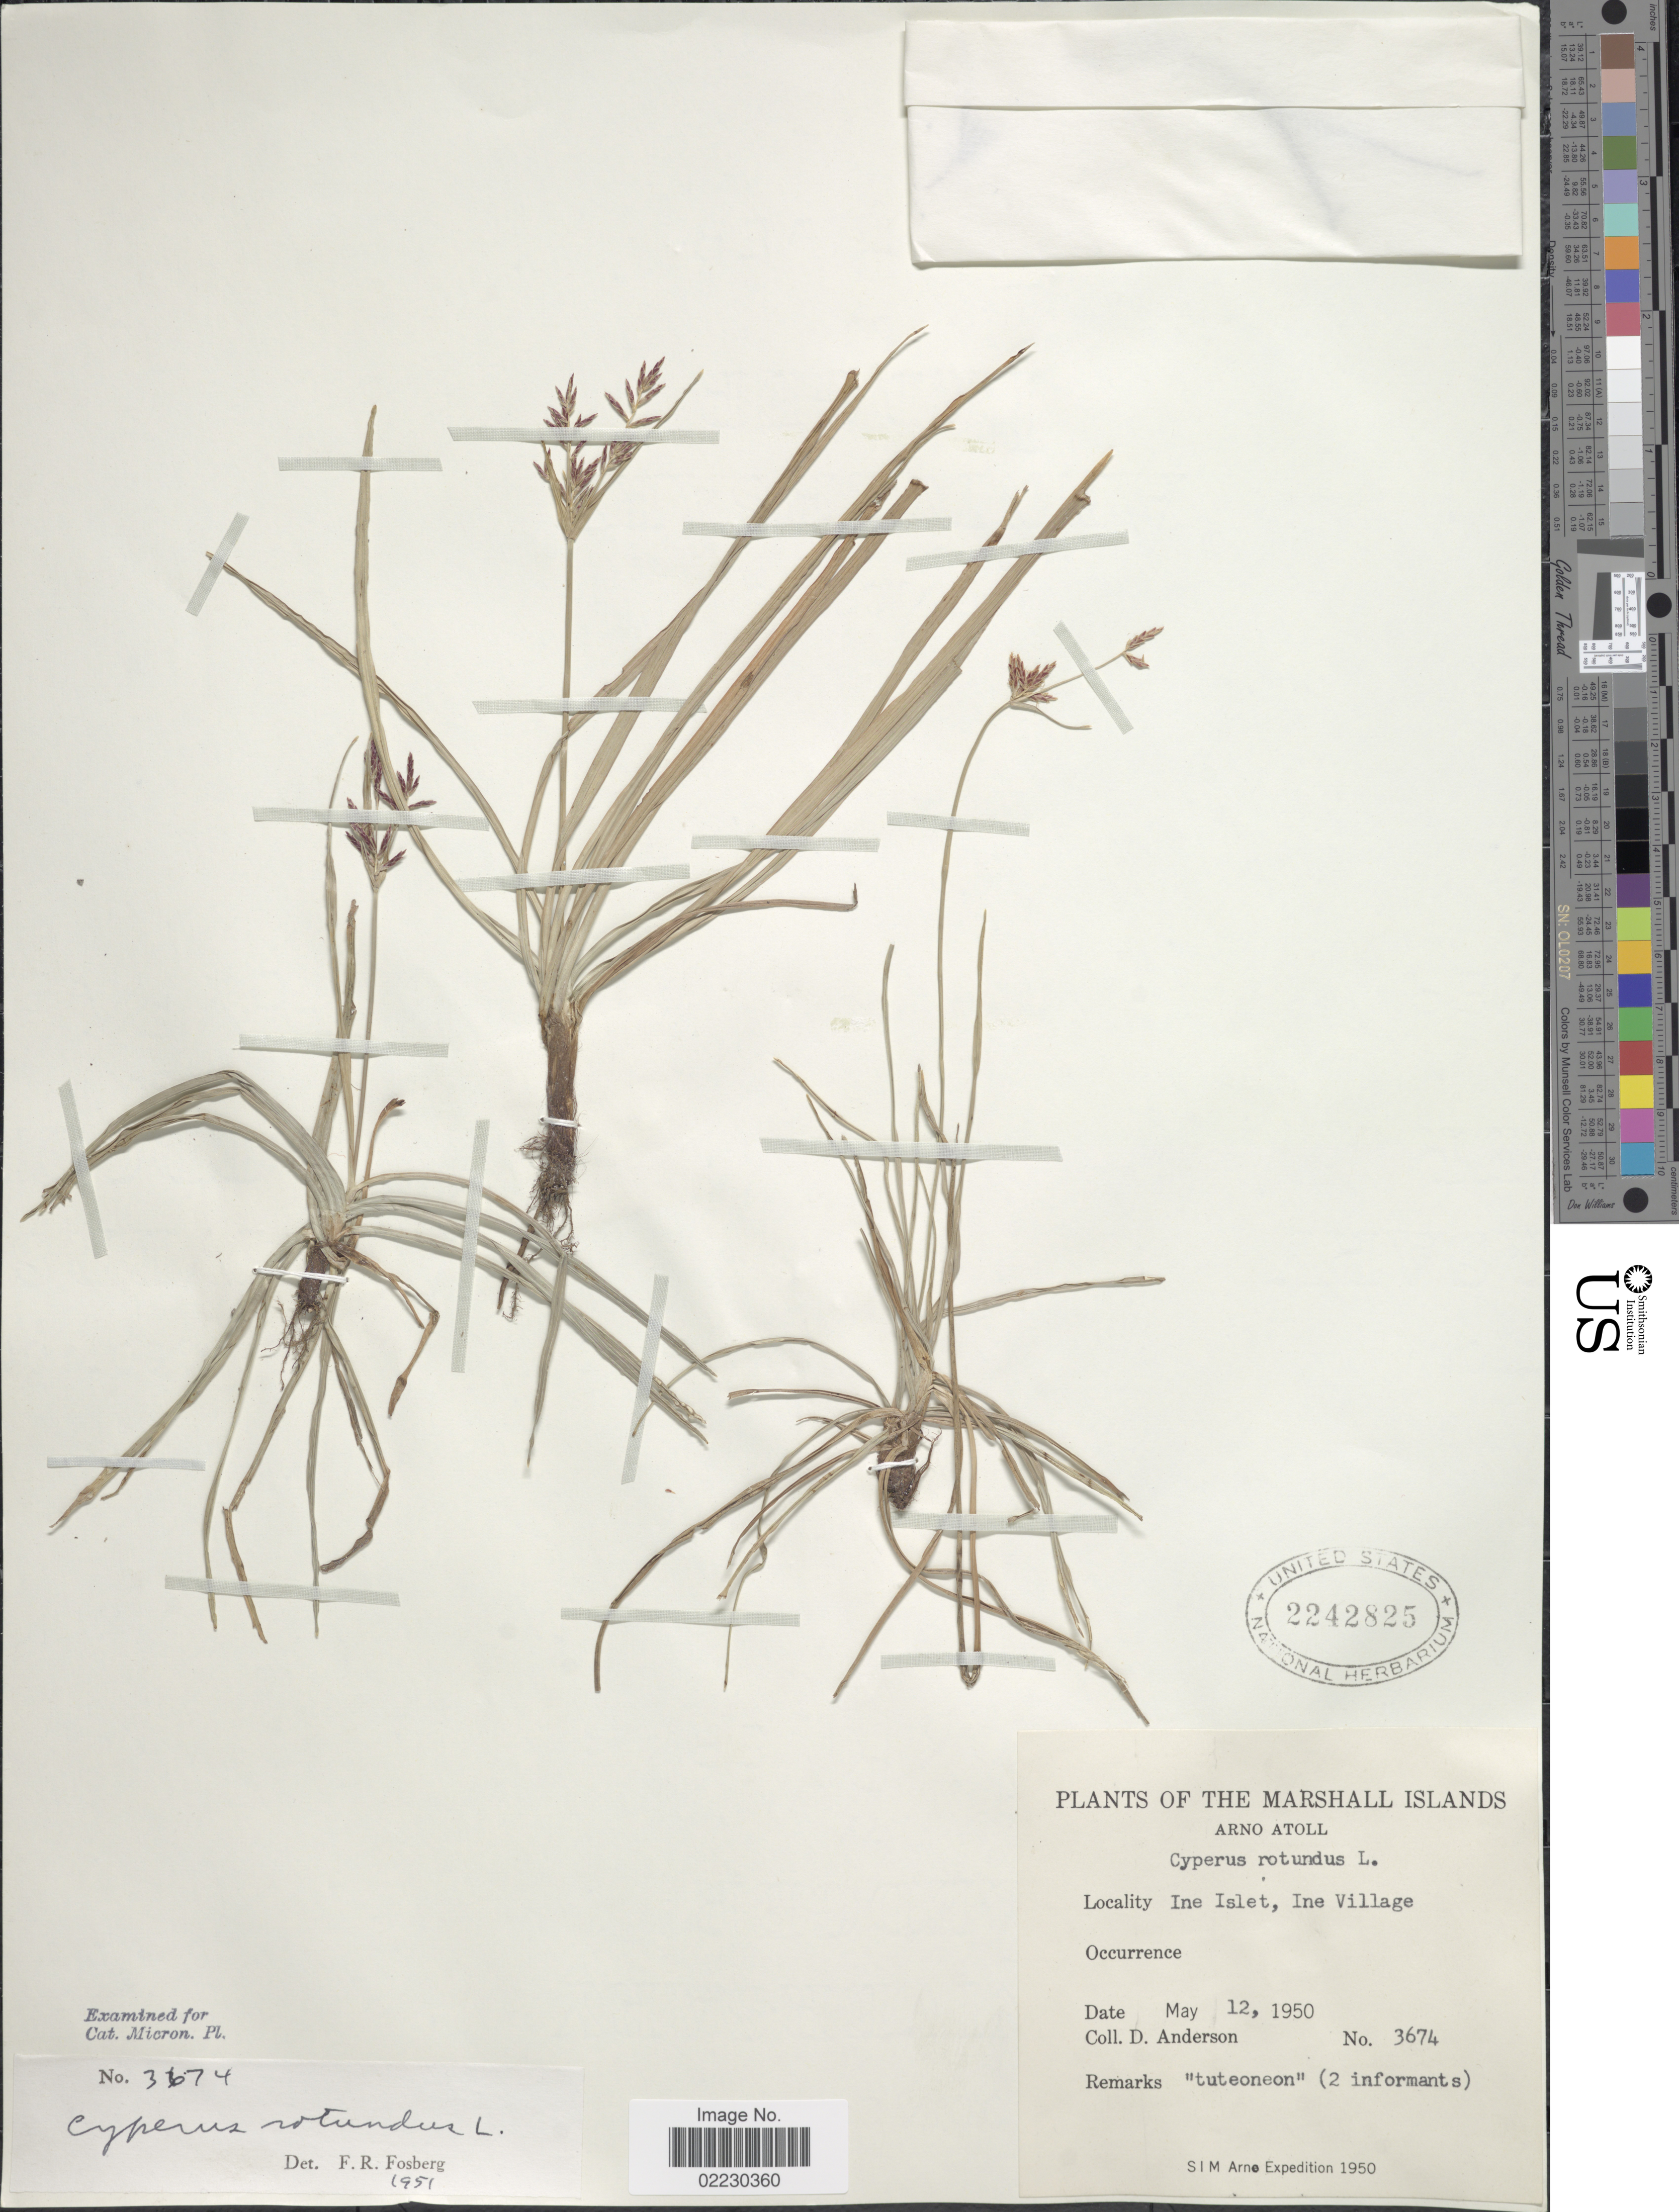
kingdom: Plantae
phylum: Tracheophyta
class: Liliopsida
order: Poales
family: Cyperaceae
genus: Cyperus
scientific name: Cyperus rotundus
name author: L.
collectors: D. Anderson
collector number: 3674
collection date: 1950-05-12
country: Marshall Islands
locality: Arno Atoll, Ine Islet, Ine Village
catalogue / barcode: US 2242825